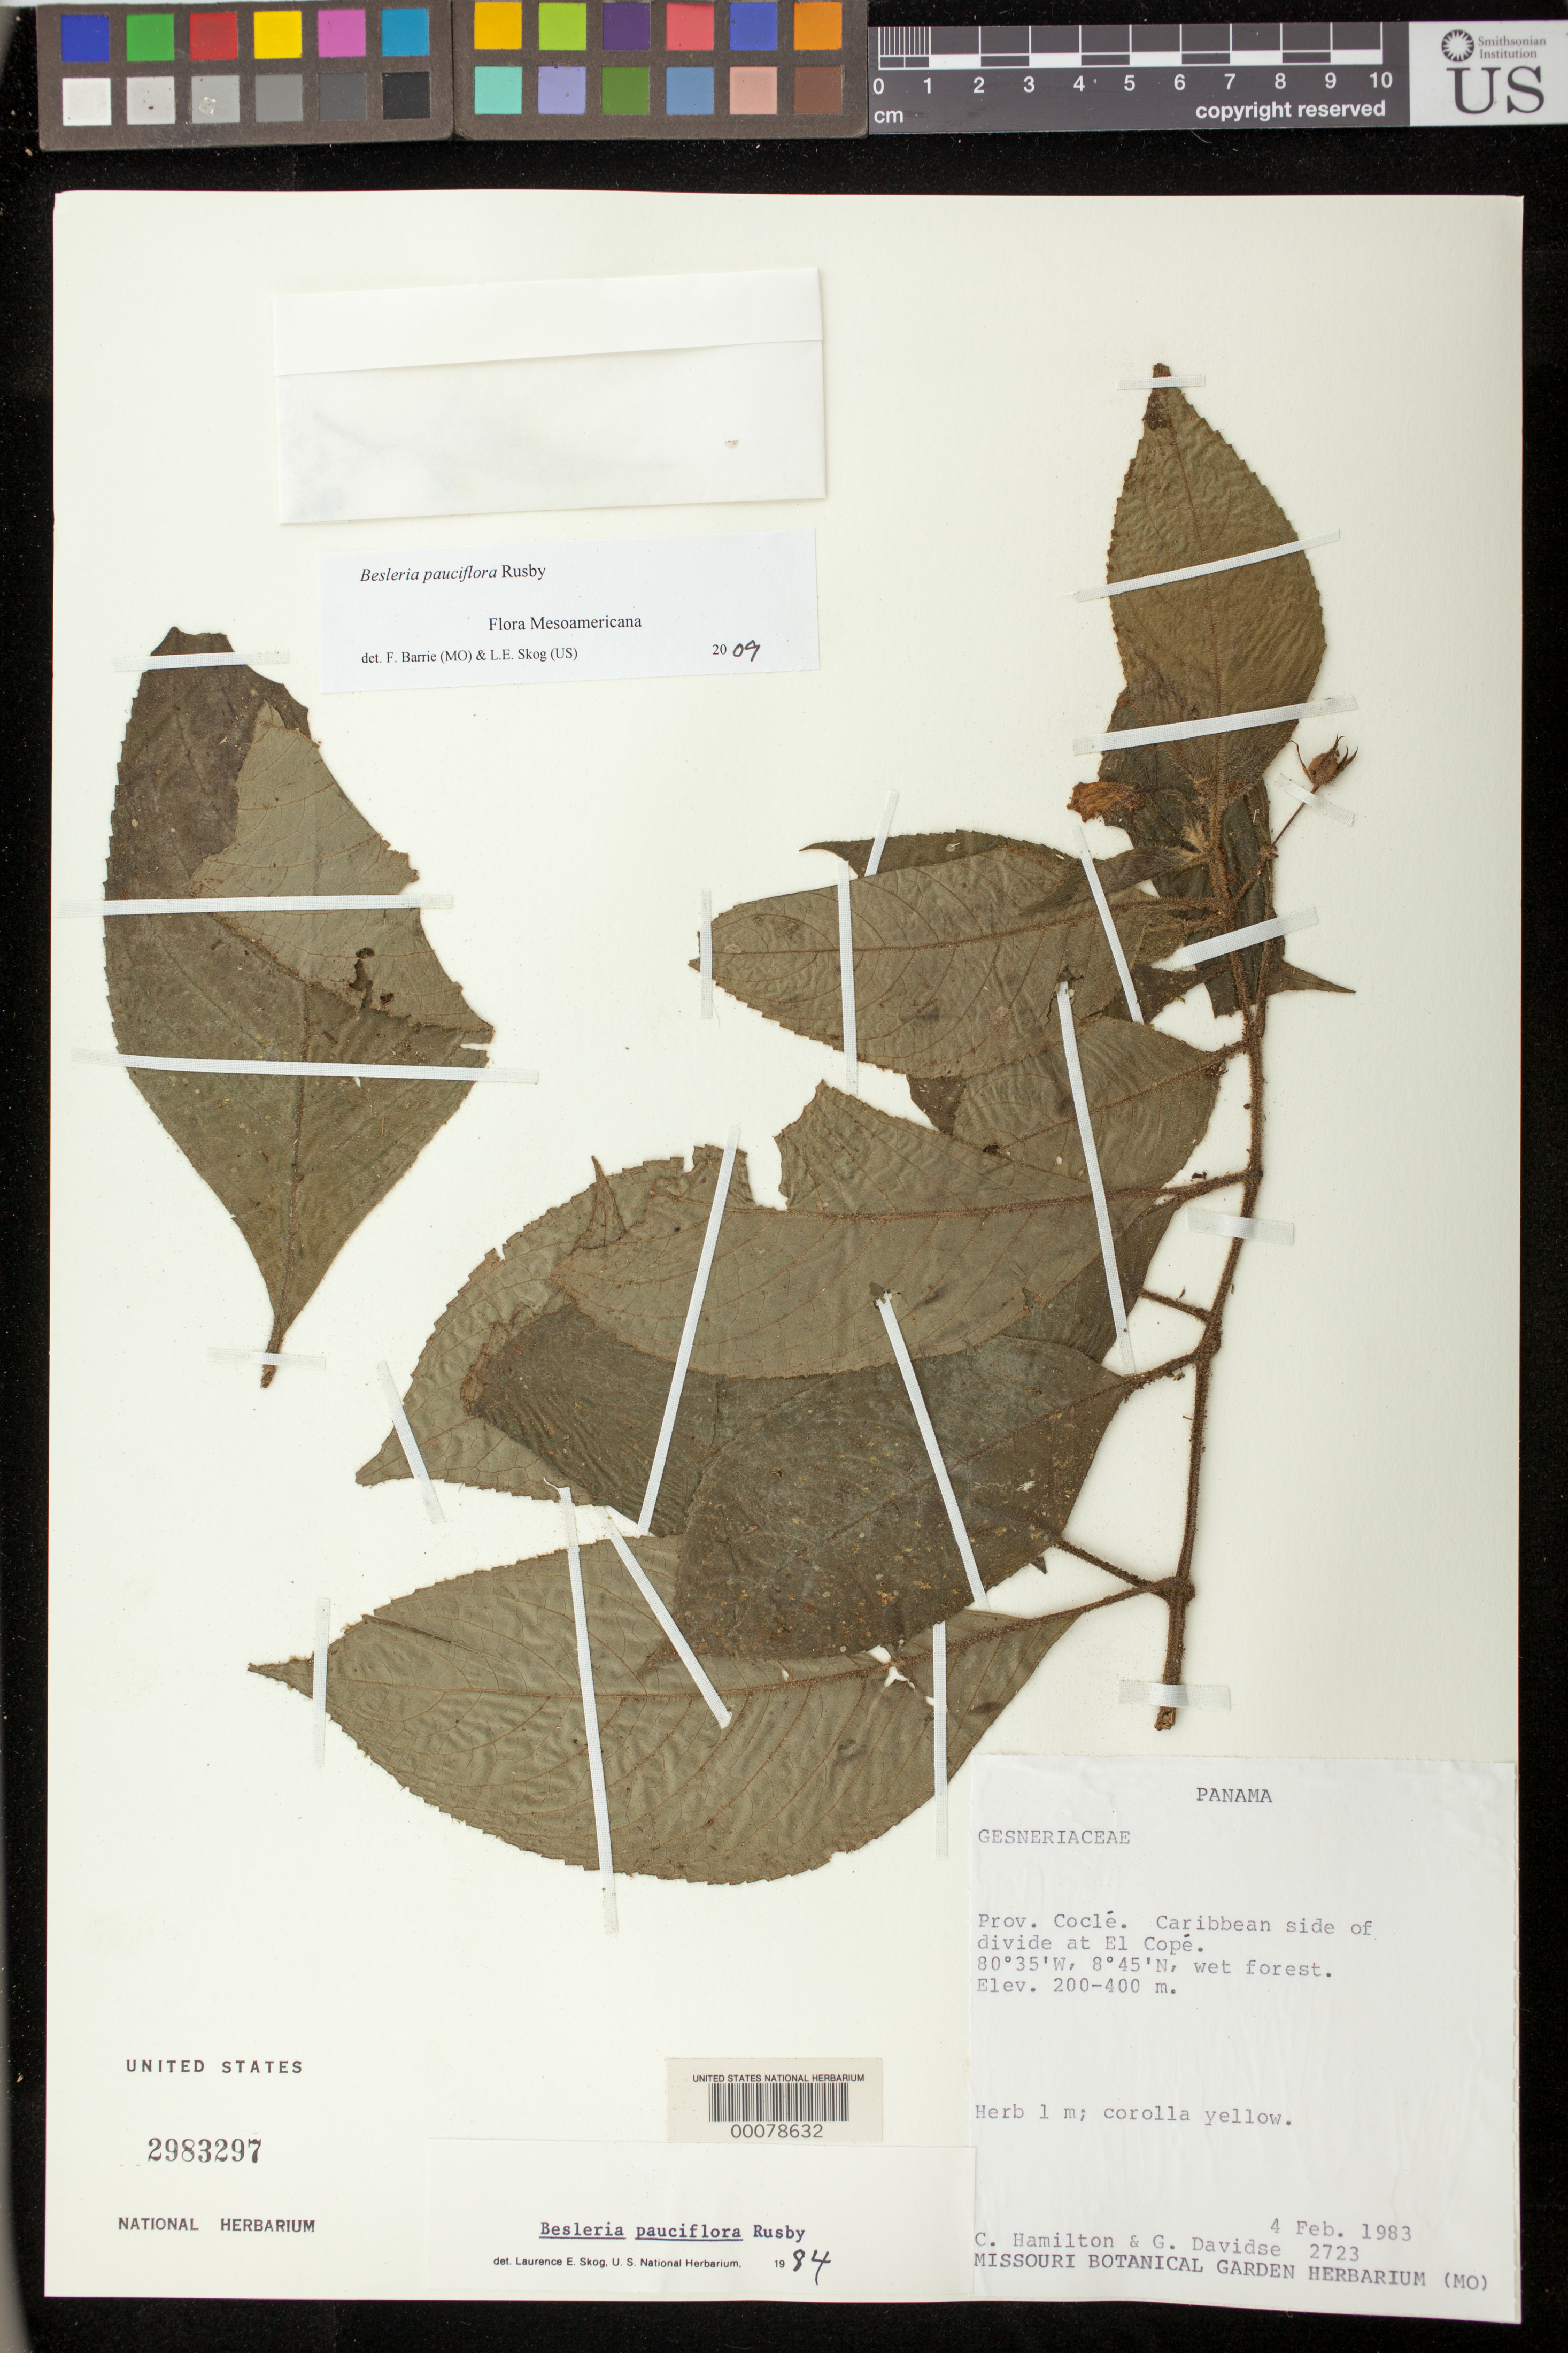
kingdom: Plantae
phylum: Tracheophyta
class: Magnoliopsida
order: Lamiales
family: Gesneriaceae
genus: Besleria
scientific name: Besleria pauciflora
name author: Rusby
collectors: C. Hamilton & G. Davidse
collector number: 2723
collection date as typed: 04 Feb 1983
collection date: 1983-02-04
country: Panama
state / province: Coclé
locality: Caribbean side of divide at El Cope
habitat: Wet forest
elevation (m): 200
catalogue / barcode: US 2983297